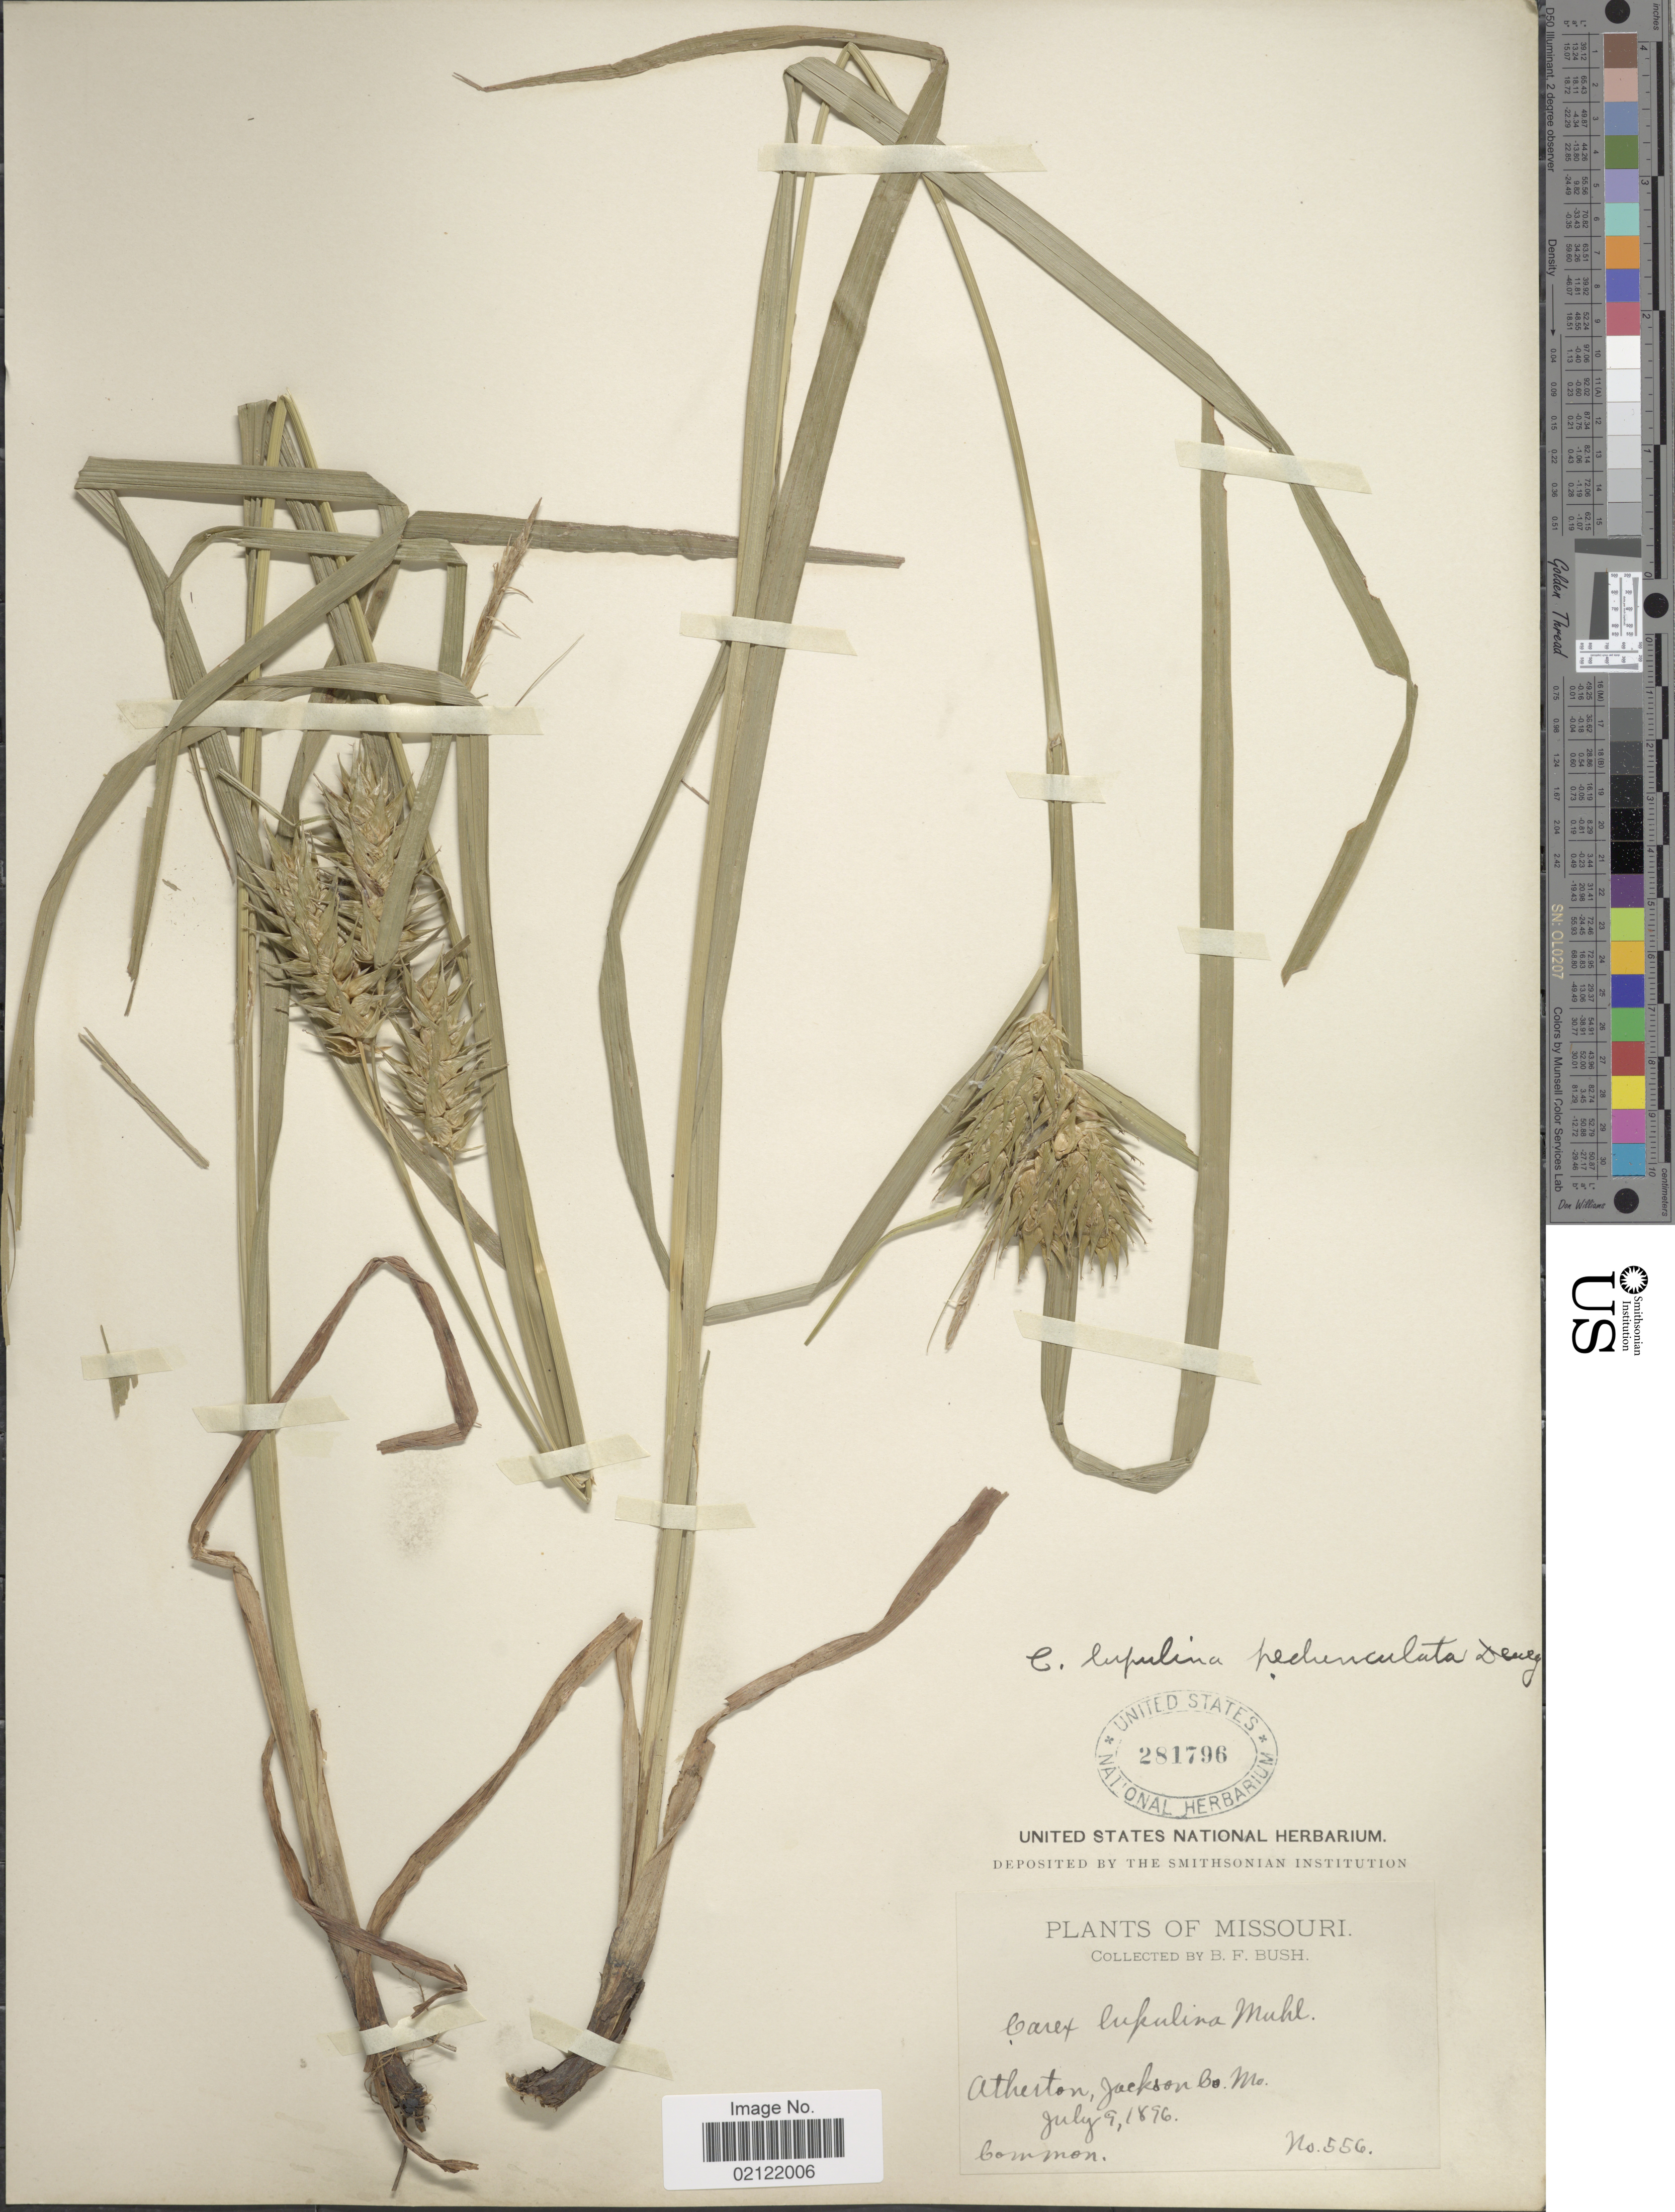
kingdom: Plantae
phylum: Tracheophyta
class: Liliopsida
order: Poales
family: Cyperaceae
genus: Carex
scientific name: Carex lupulina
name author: Muhl. ex Willd.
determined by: Strong, Mark T., (BOT), Smithsonian Institution - National Museum of Natural History (UNITED STATES)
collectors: B. F. Bush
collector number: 556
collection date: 1896-07-09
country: United States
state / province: Missouri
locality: Atherton, Jackson Co.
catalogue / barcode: US 281796